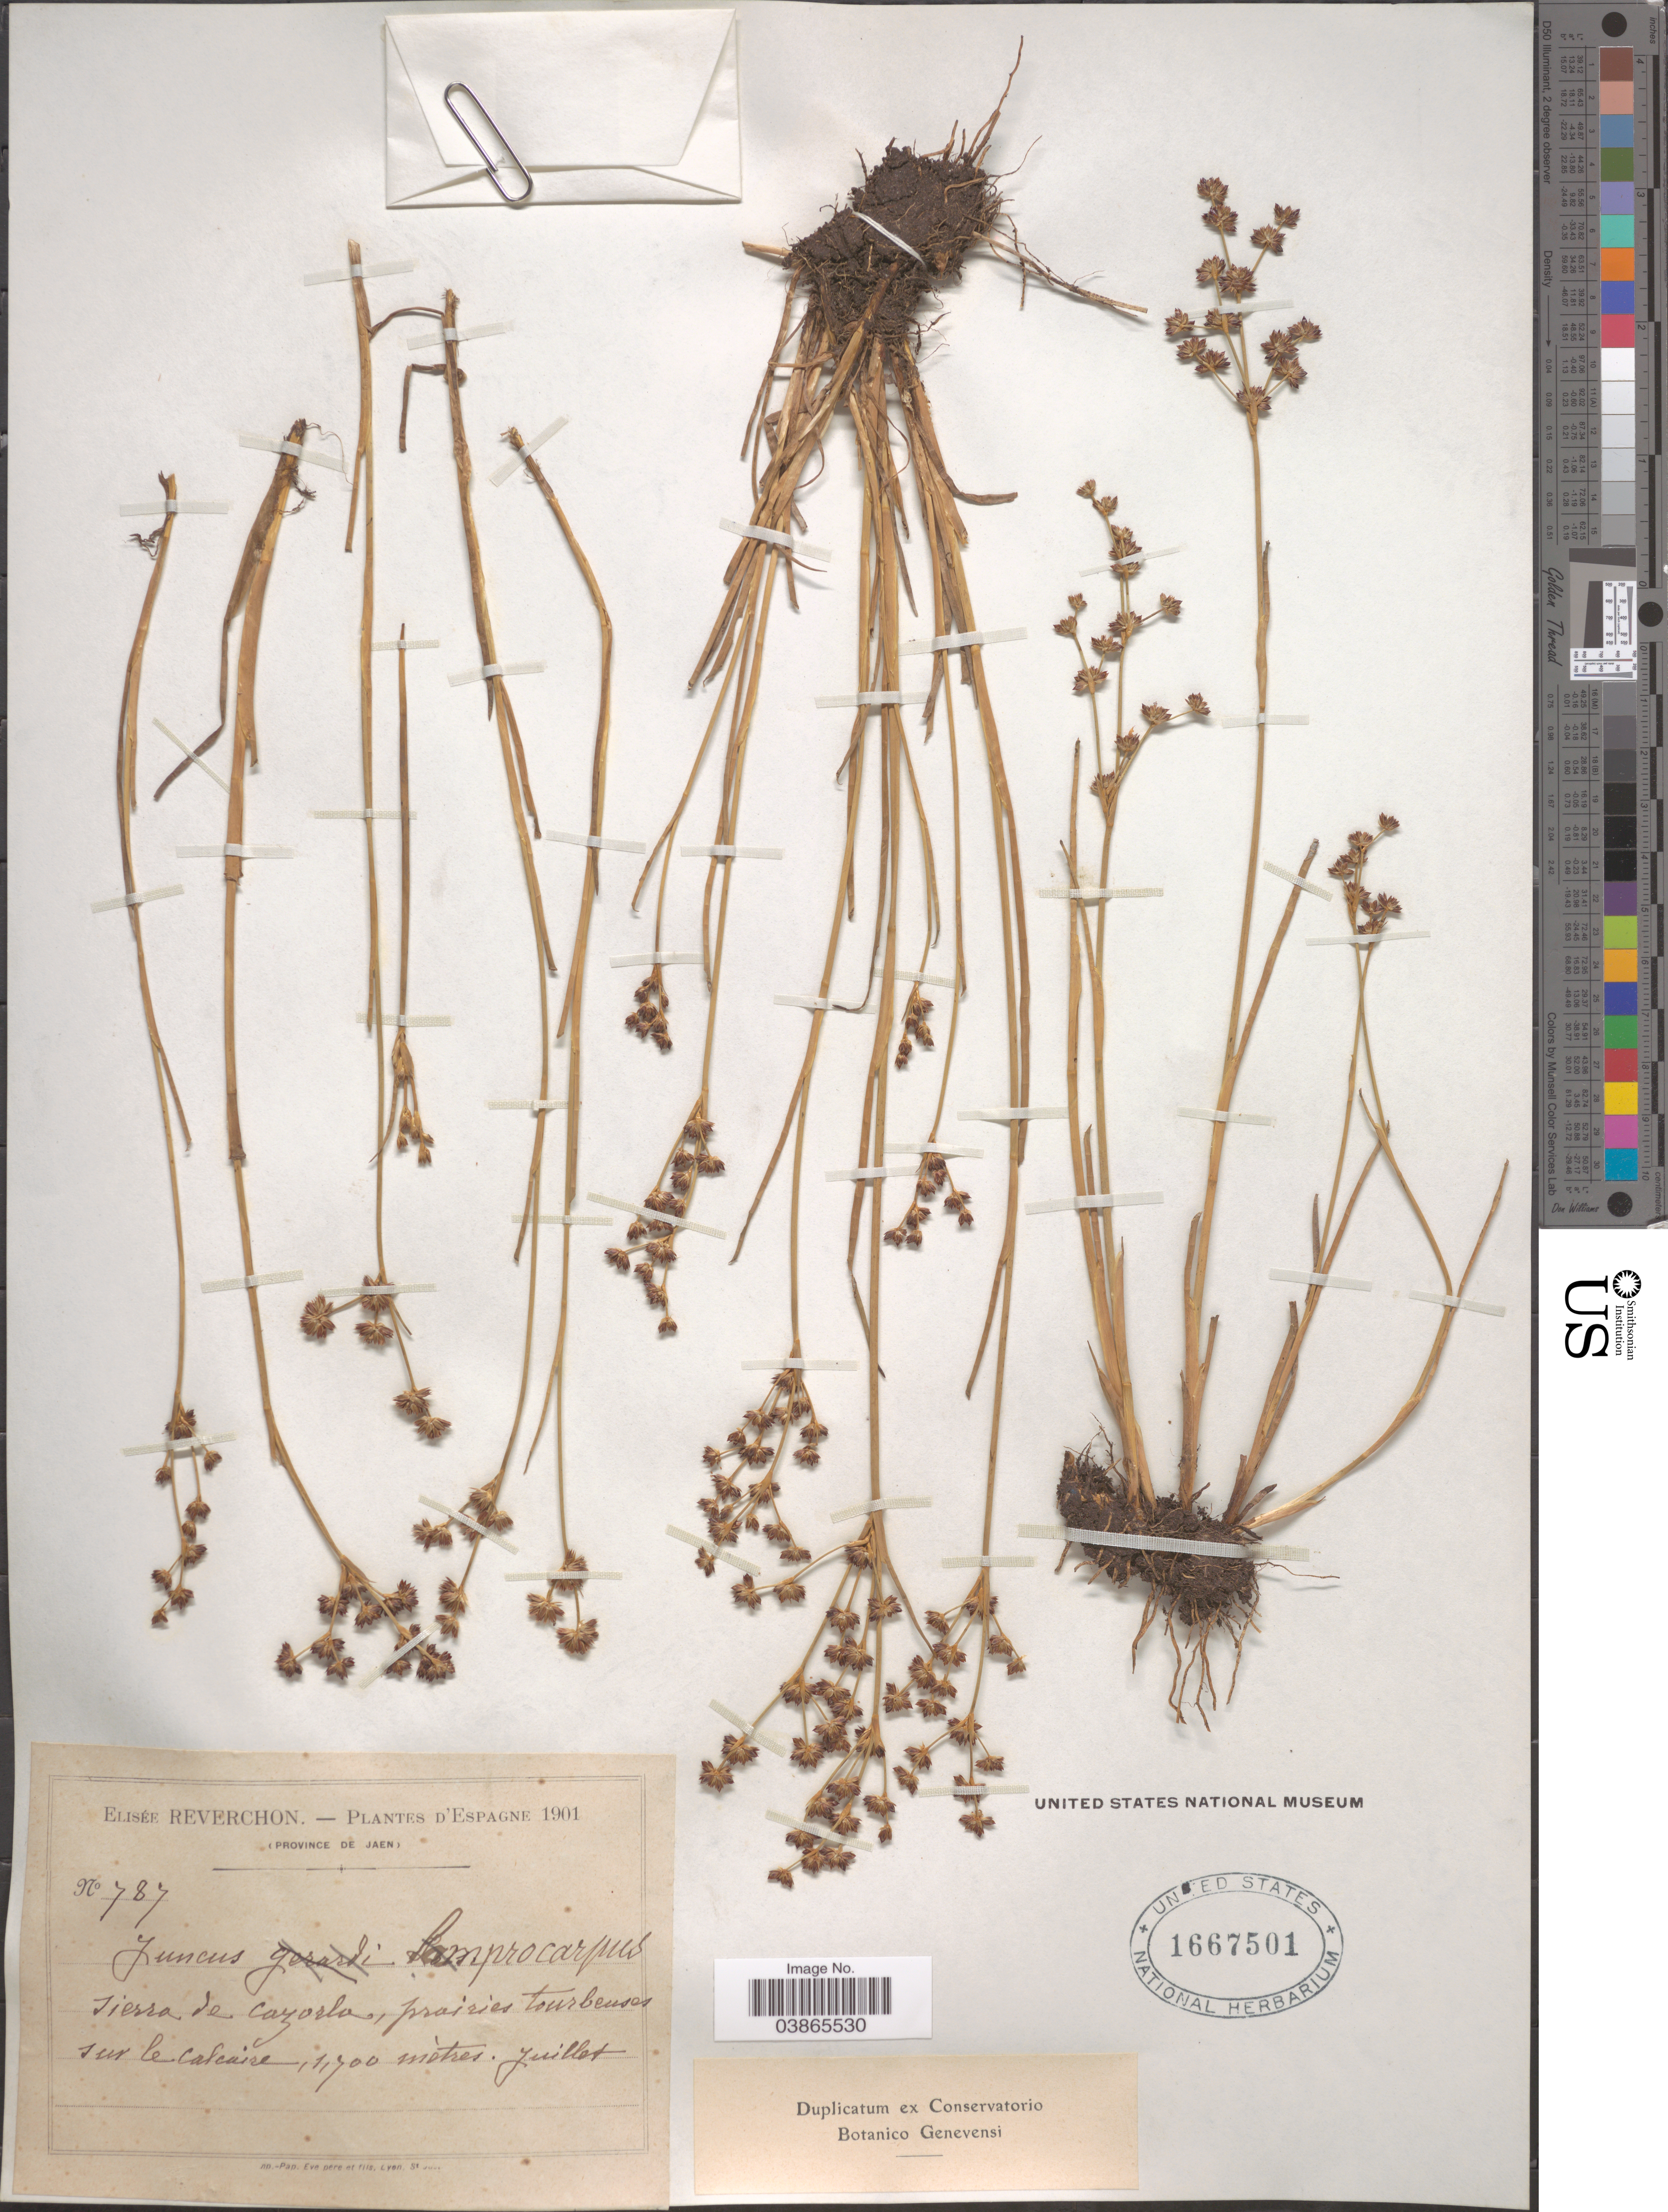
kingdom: Plantae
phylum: Tracheophyta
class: Liliopsida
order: Poales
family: Juncaceae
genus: Juncus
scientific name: Juncus lampocarpus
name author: Ehrh.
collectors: E. Reverchon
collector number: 787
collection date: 1901-07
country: Spain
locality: D'Espagne. Province de Jaen. Sierra de Cazorla, prairies tourbeuses sur le calcaire.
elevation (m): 1700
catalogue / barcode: US 1667501